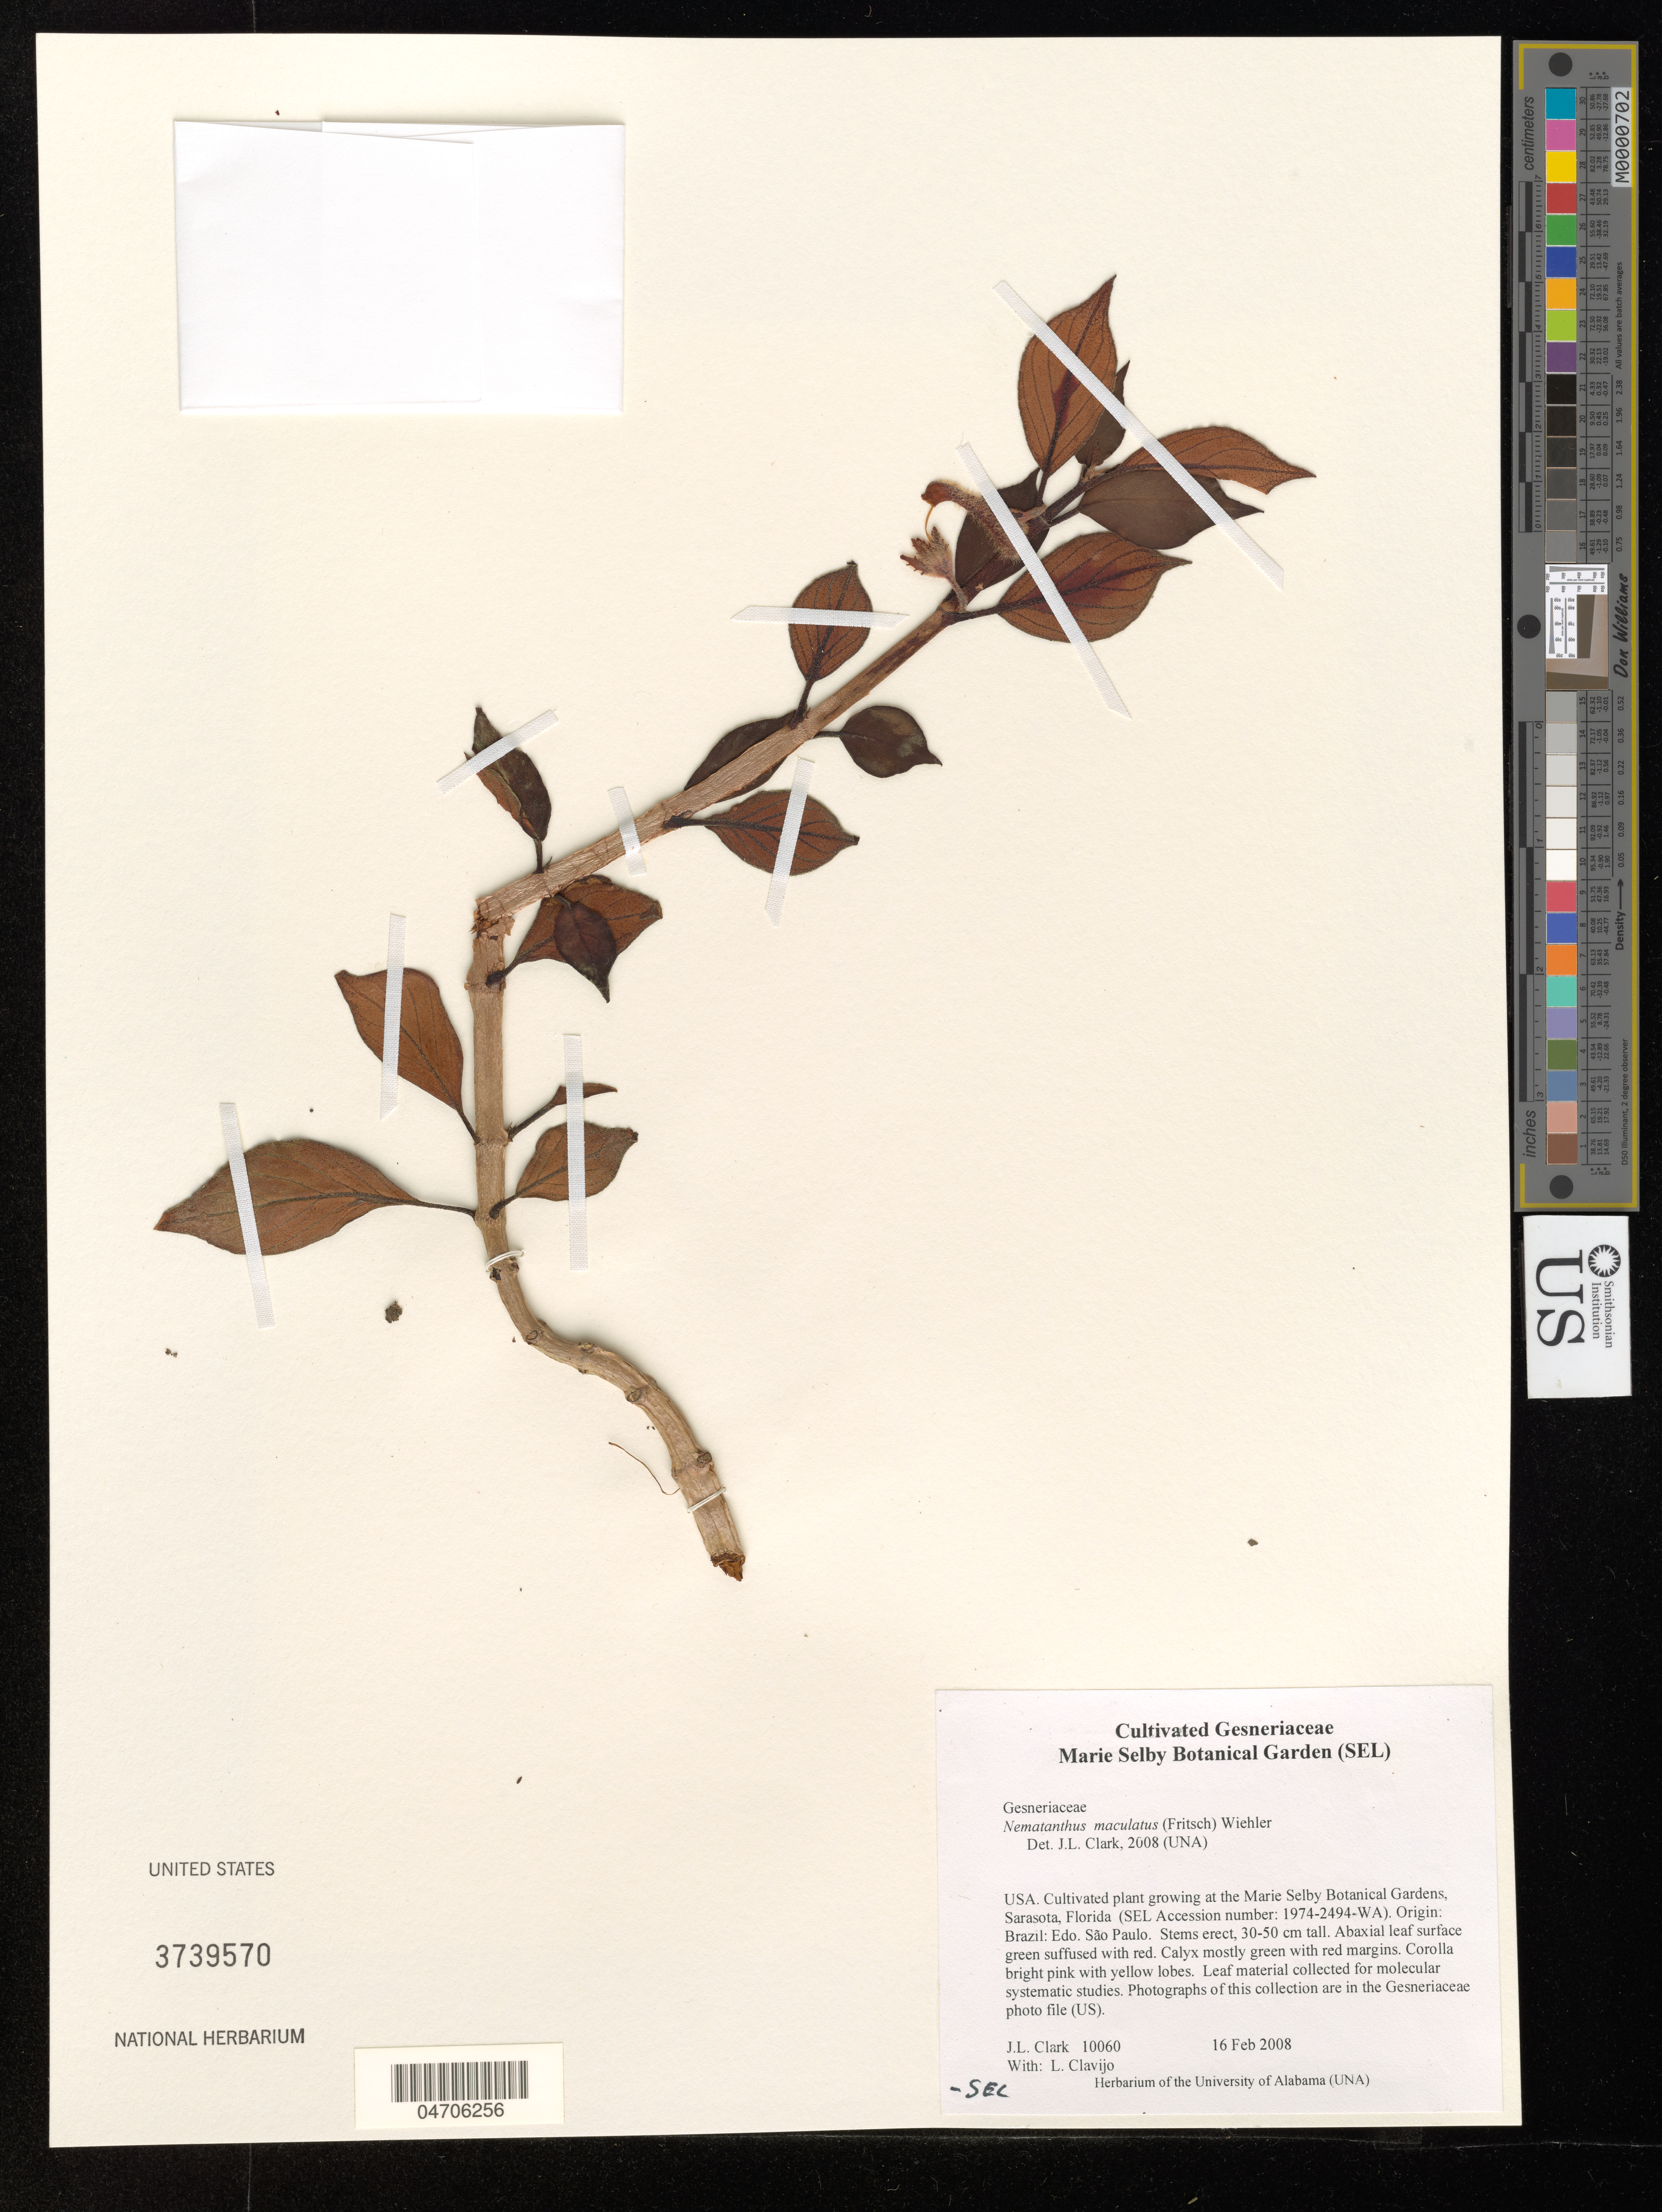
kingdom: Plantae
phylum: Tracheophyta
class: Magnoliopsida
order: Lamiales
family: Gesneriaceae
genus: Nematanthus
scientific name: Nematanthus maculatus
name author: (Fritsch) Wiehler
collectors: J. L. Clark & L. Clavijo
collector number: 10060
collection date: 2008-02-16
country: United States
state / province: Florida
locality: At the Marie Selby Botanical Gardens, Sarasota, (Accession number: 1974-2494-WA).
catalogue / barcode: US 3739570